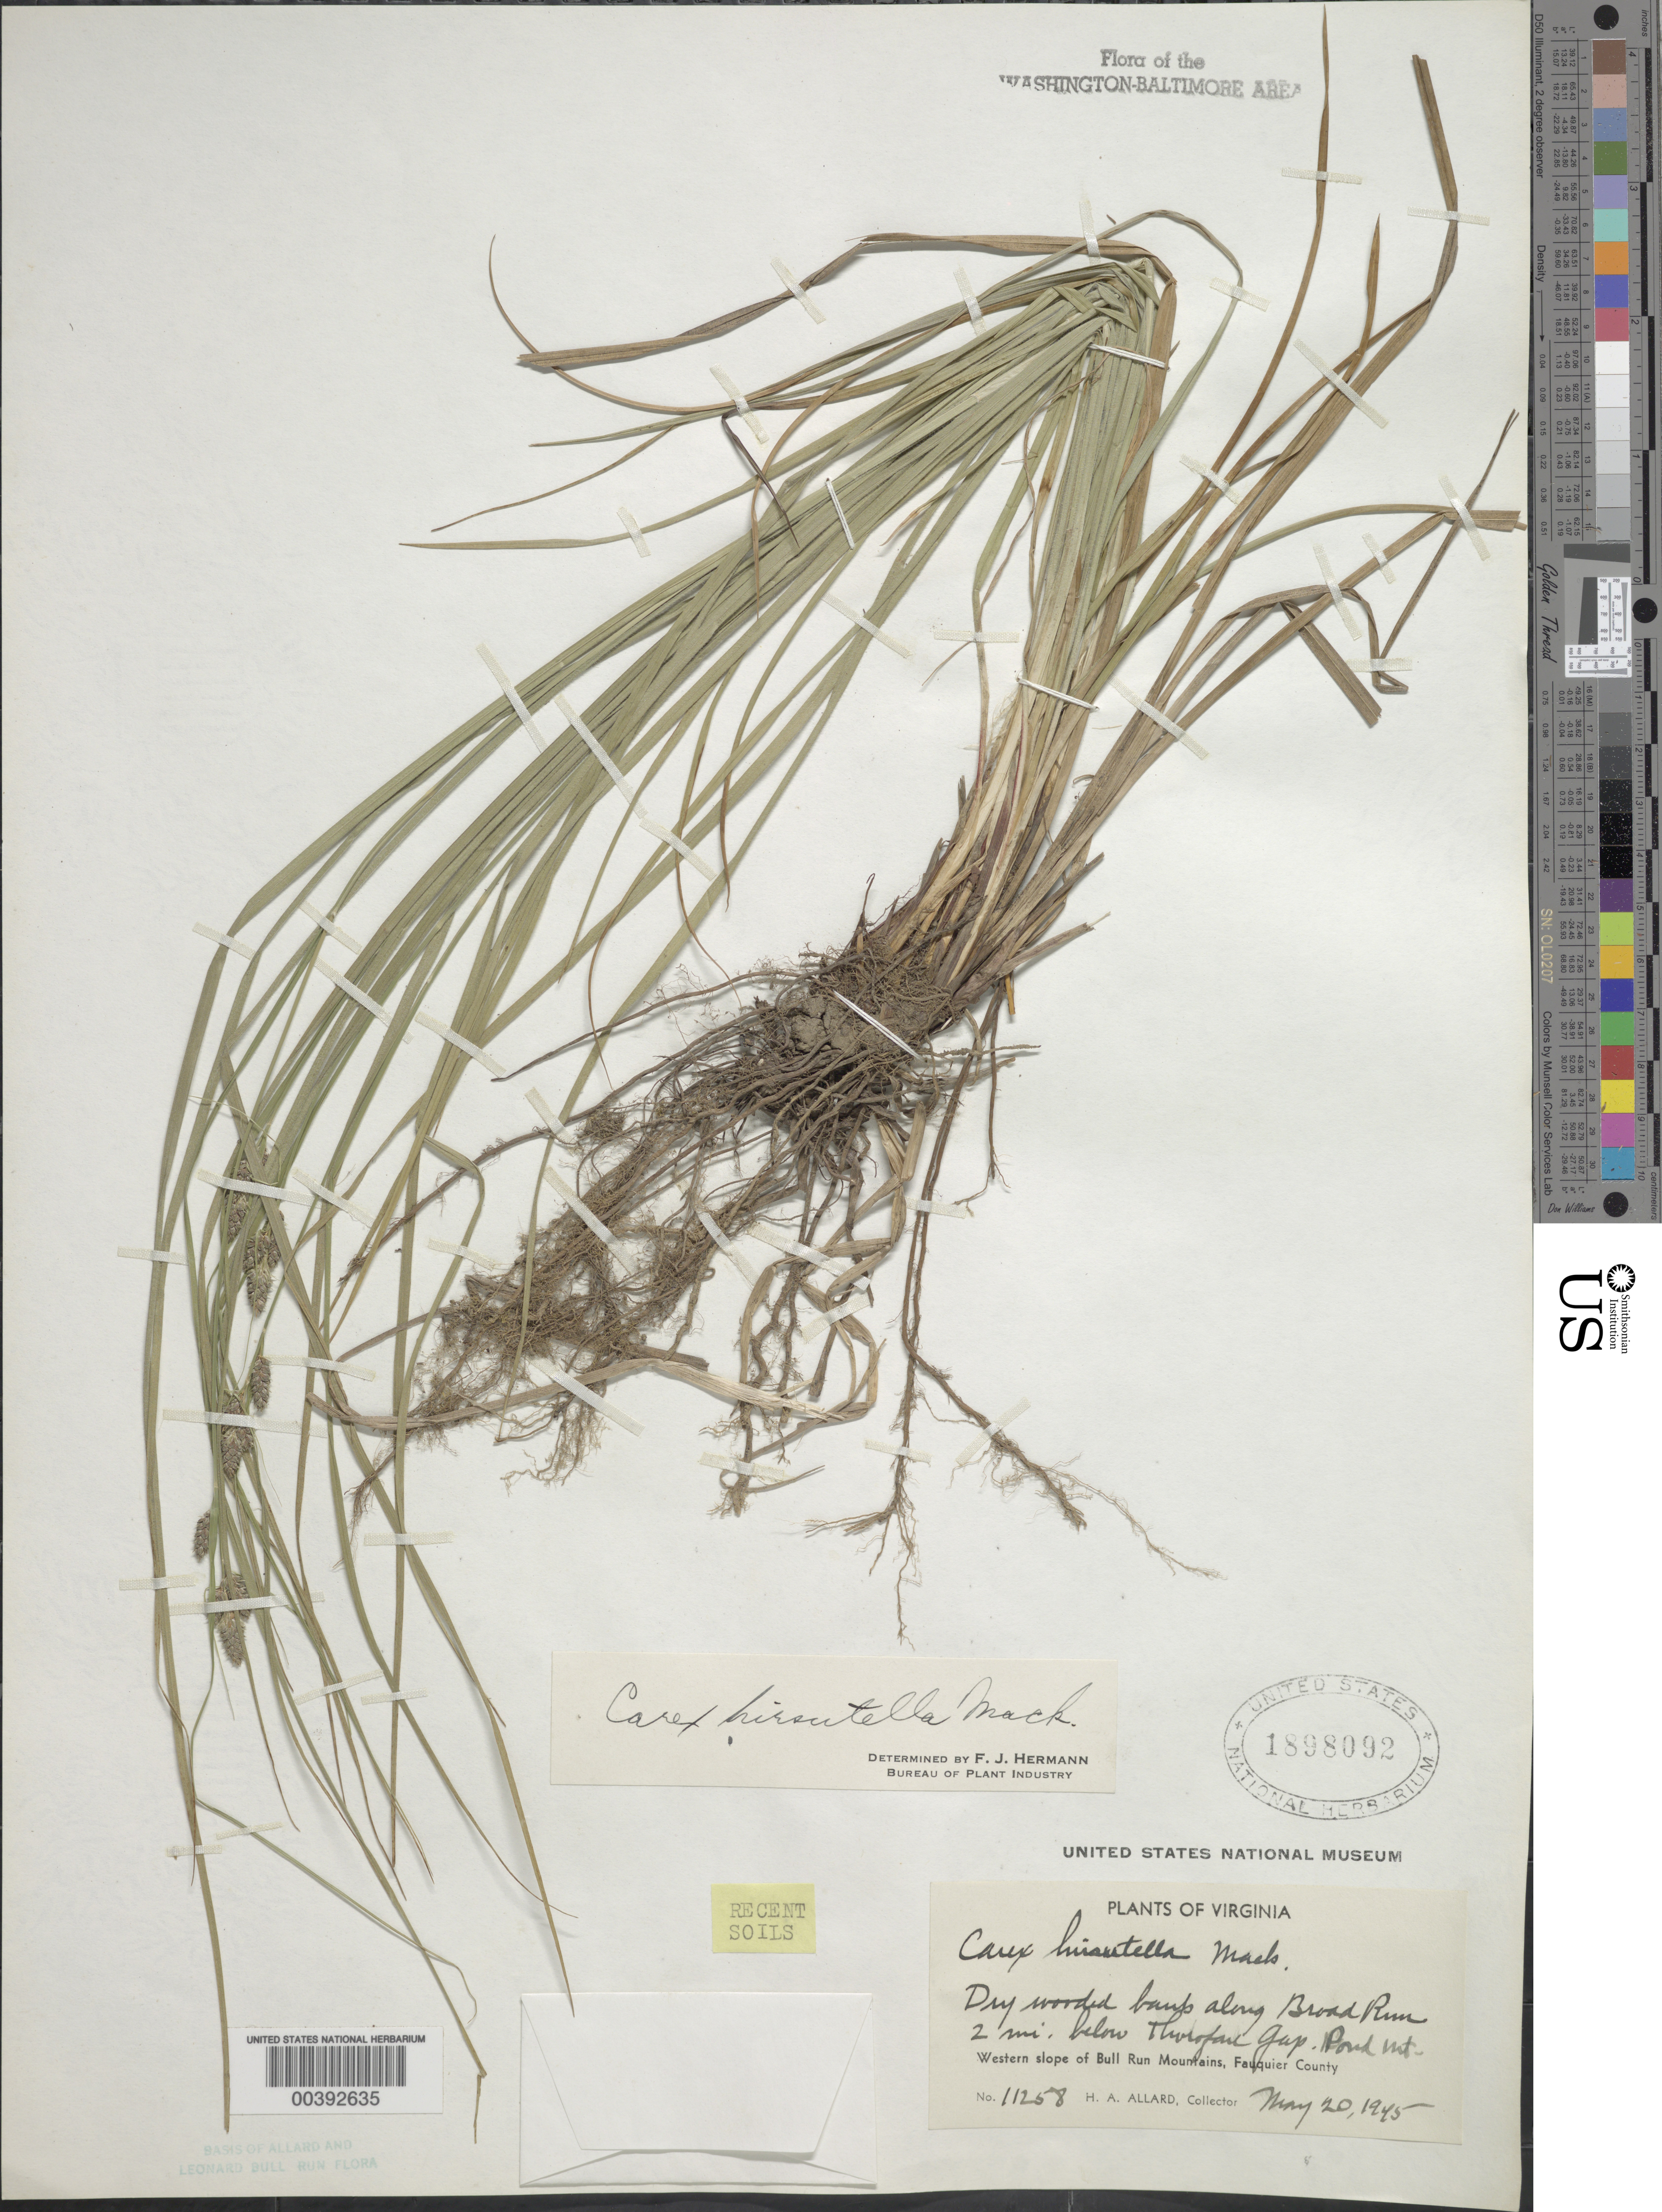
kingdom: Plantae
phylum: Tracheophyta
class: Liliopsida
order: Poales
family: Cyperaceae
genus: Carex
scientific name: Carex hirsutella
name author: Mack.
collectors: H. A. Allard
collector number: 11258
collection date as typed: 20 May 1945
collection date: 1945-05-20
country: United States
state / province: Virginia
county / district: Fauquier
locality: Broad Run below Thorofare Gap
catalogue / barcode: US 1898092